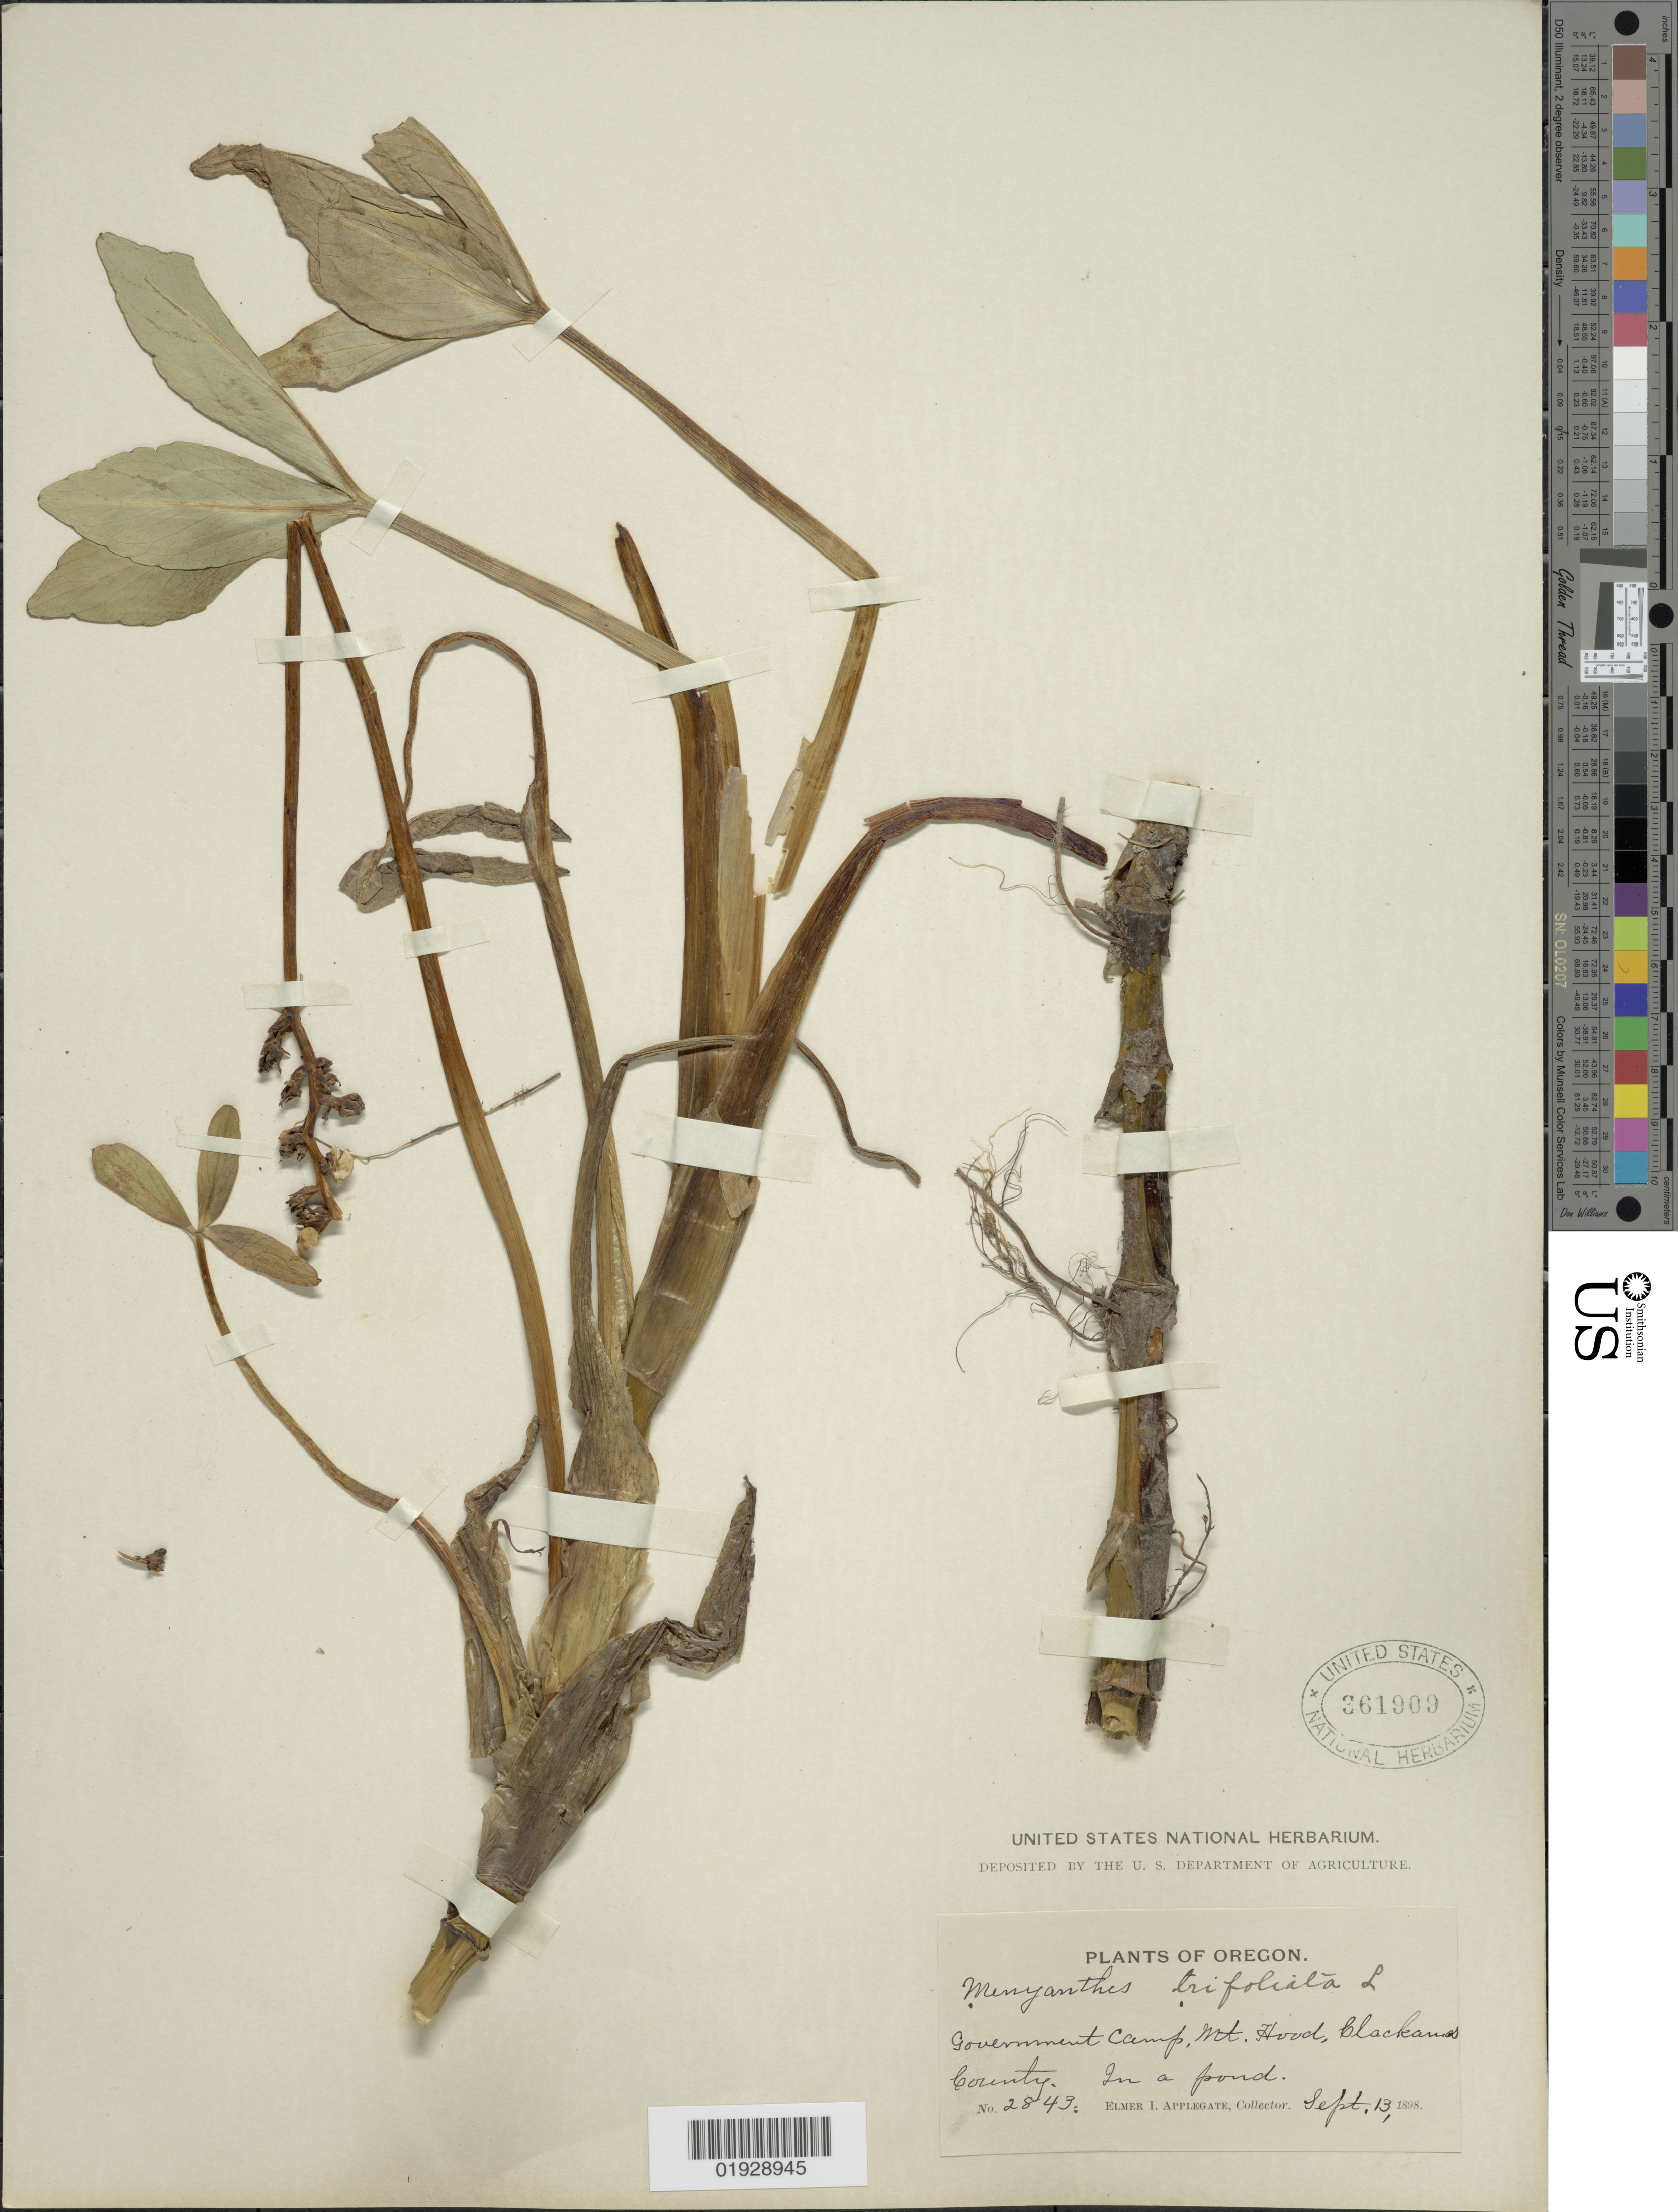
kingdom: Plantae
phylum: Tracheophyta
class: Magnoliopsida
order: Asterales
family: Menyanthaceae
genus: Menyanthes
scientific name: Menyanthes trifoliata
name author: L.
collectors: E. I. Applegate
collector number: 2843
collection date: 1898-09-13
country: United States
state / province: Oregon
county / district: Clackamas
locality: Government Camp, Mt. Hood, Clackamas County. In a pond.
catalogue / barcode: US 361909